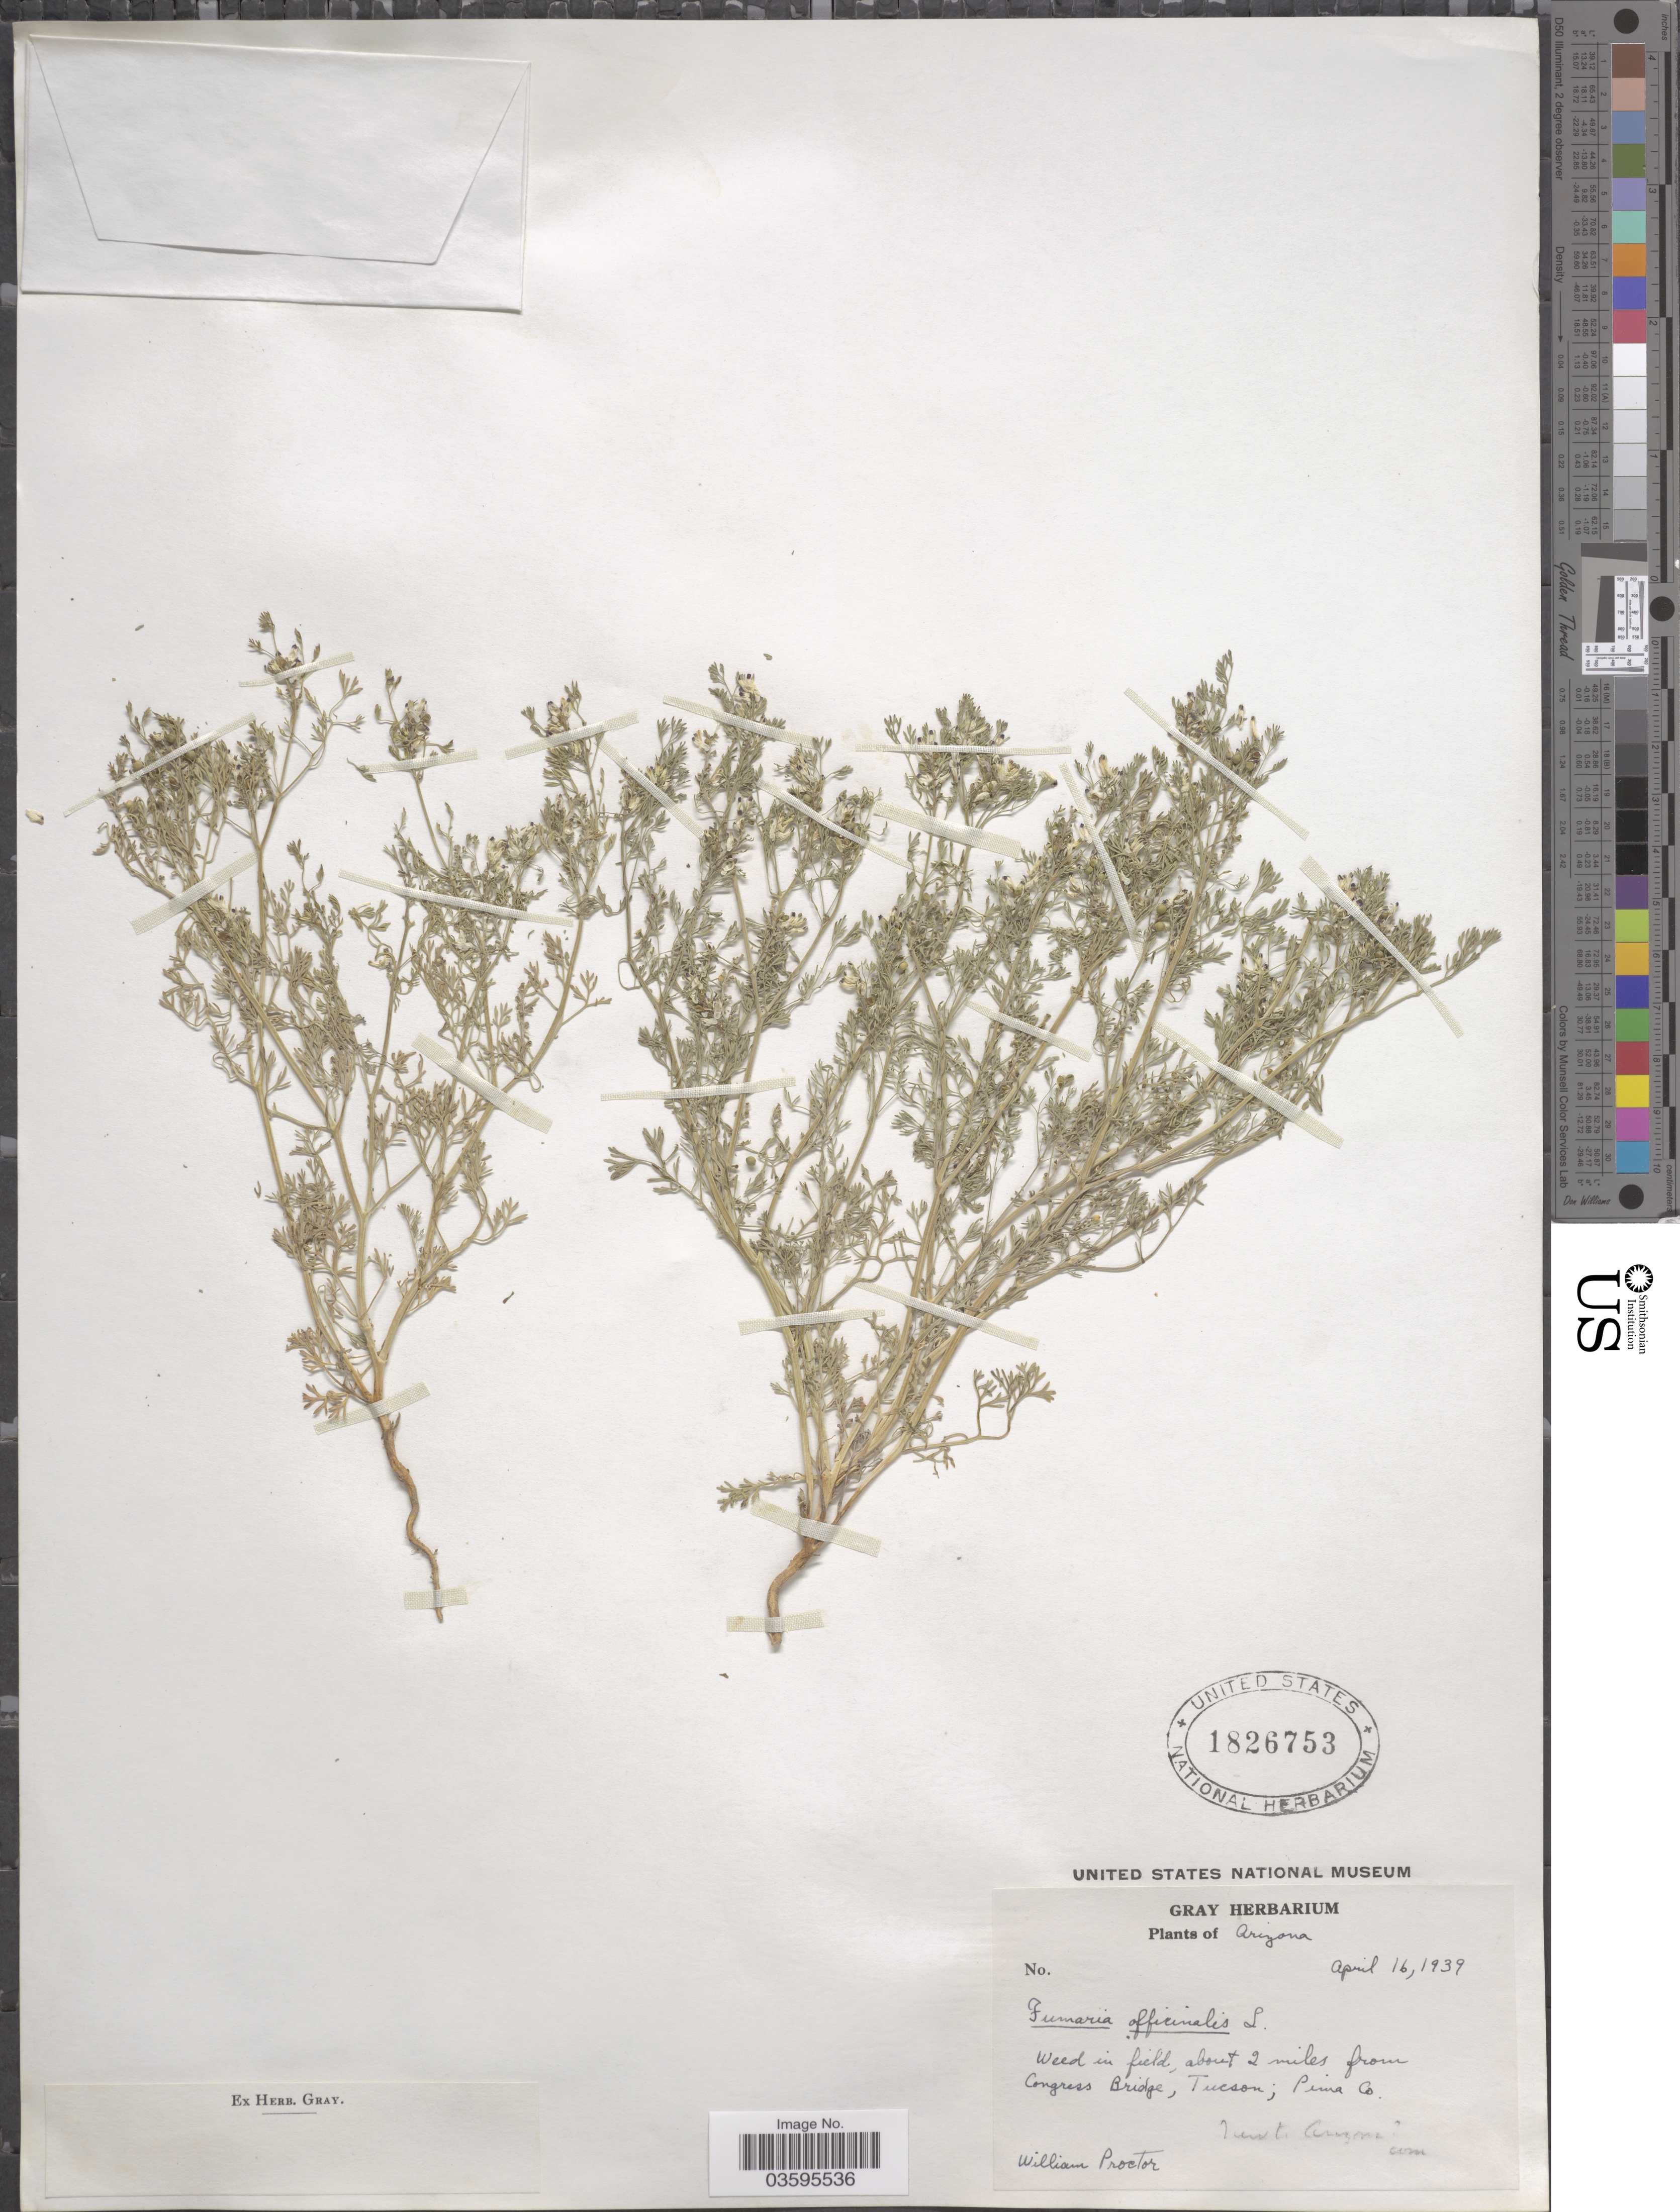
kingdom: Plantae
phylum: Tracheophyta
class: Magnoliopsida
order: Ranunculales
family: Papaveraceae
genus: Fumaria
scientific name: Fumaria officinalis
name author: L.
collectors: W. Proctor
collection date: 1939-04-16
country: United States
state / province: Arizona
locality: About 2 miles from Congress Bridge, Tucson; Pima Co.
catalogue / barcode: US 1826753